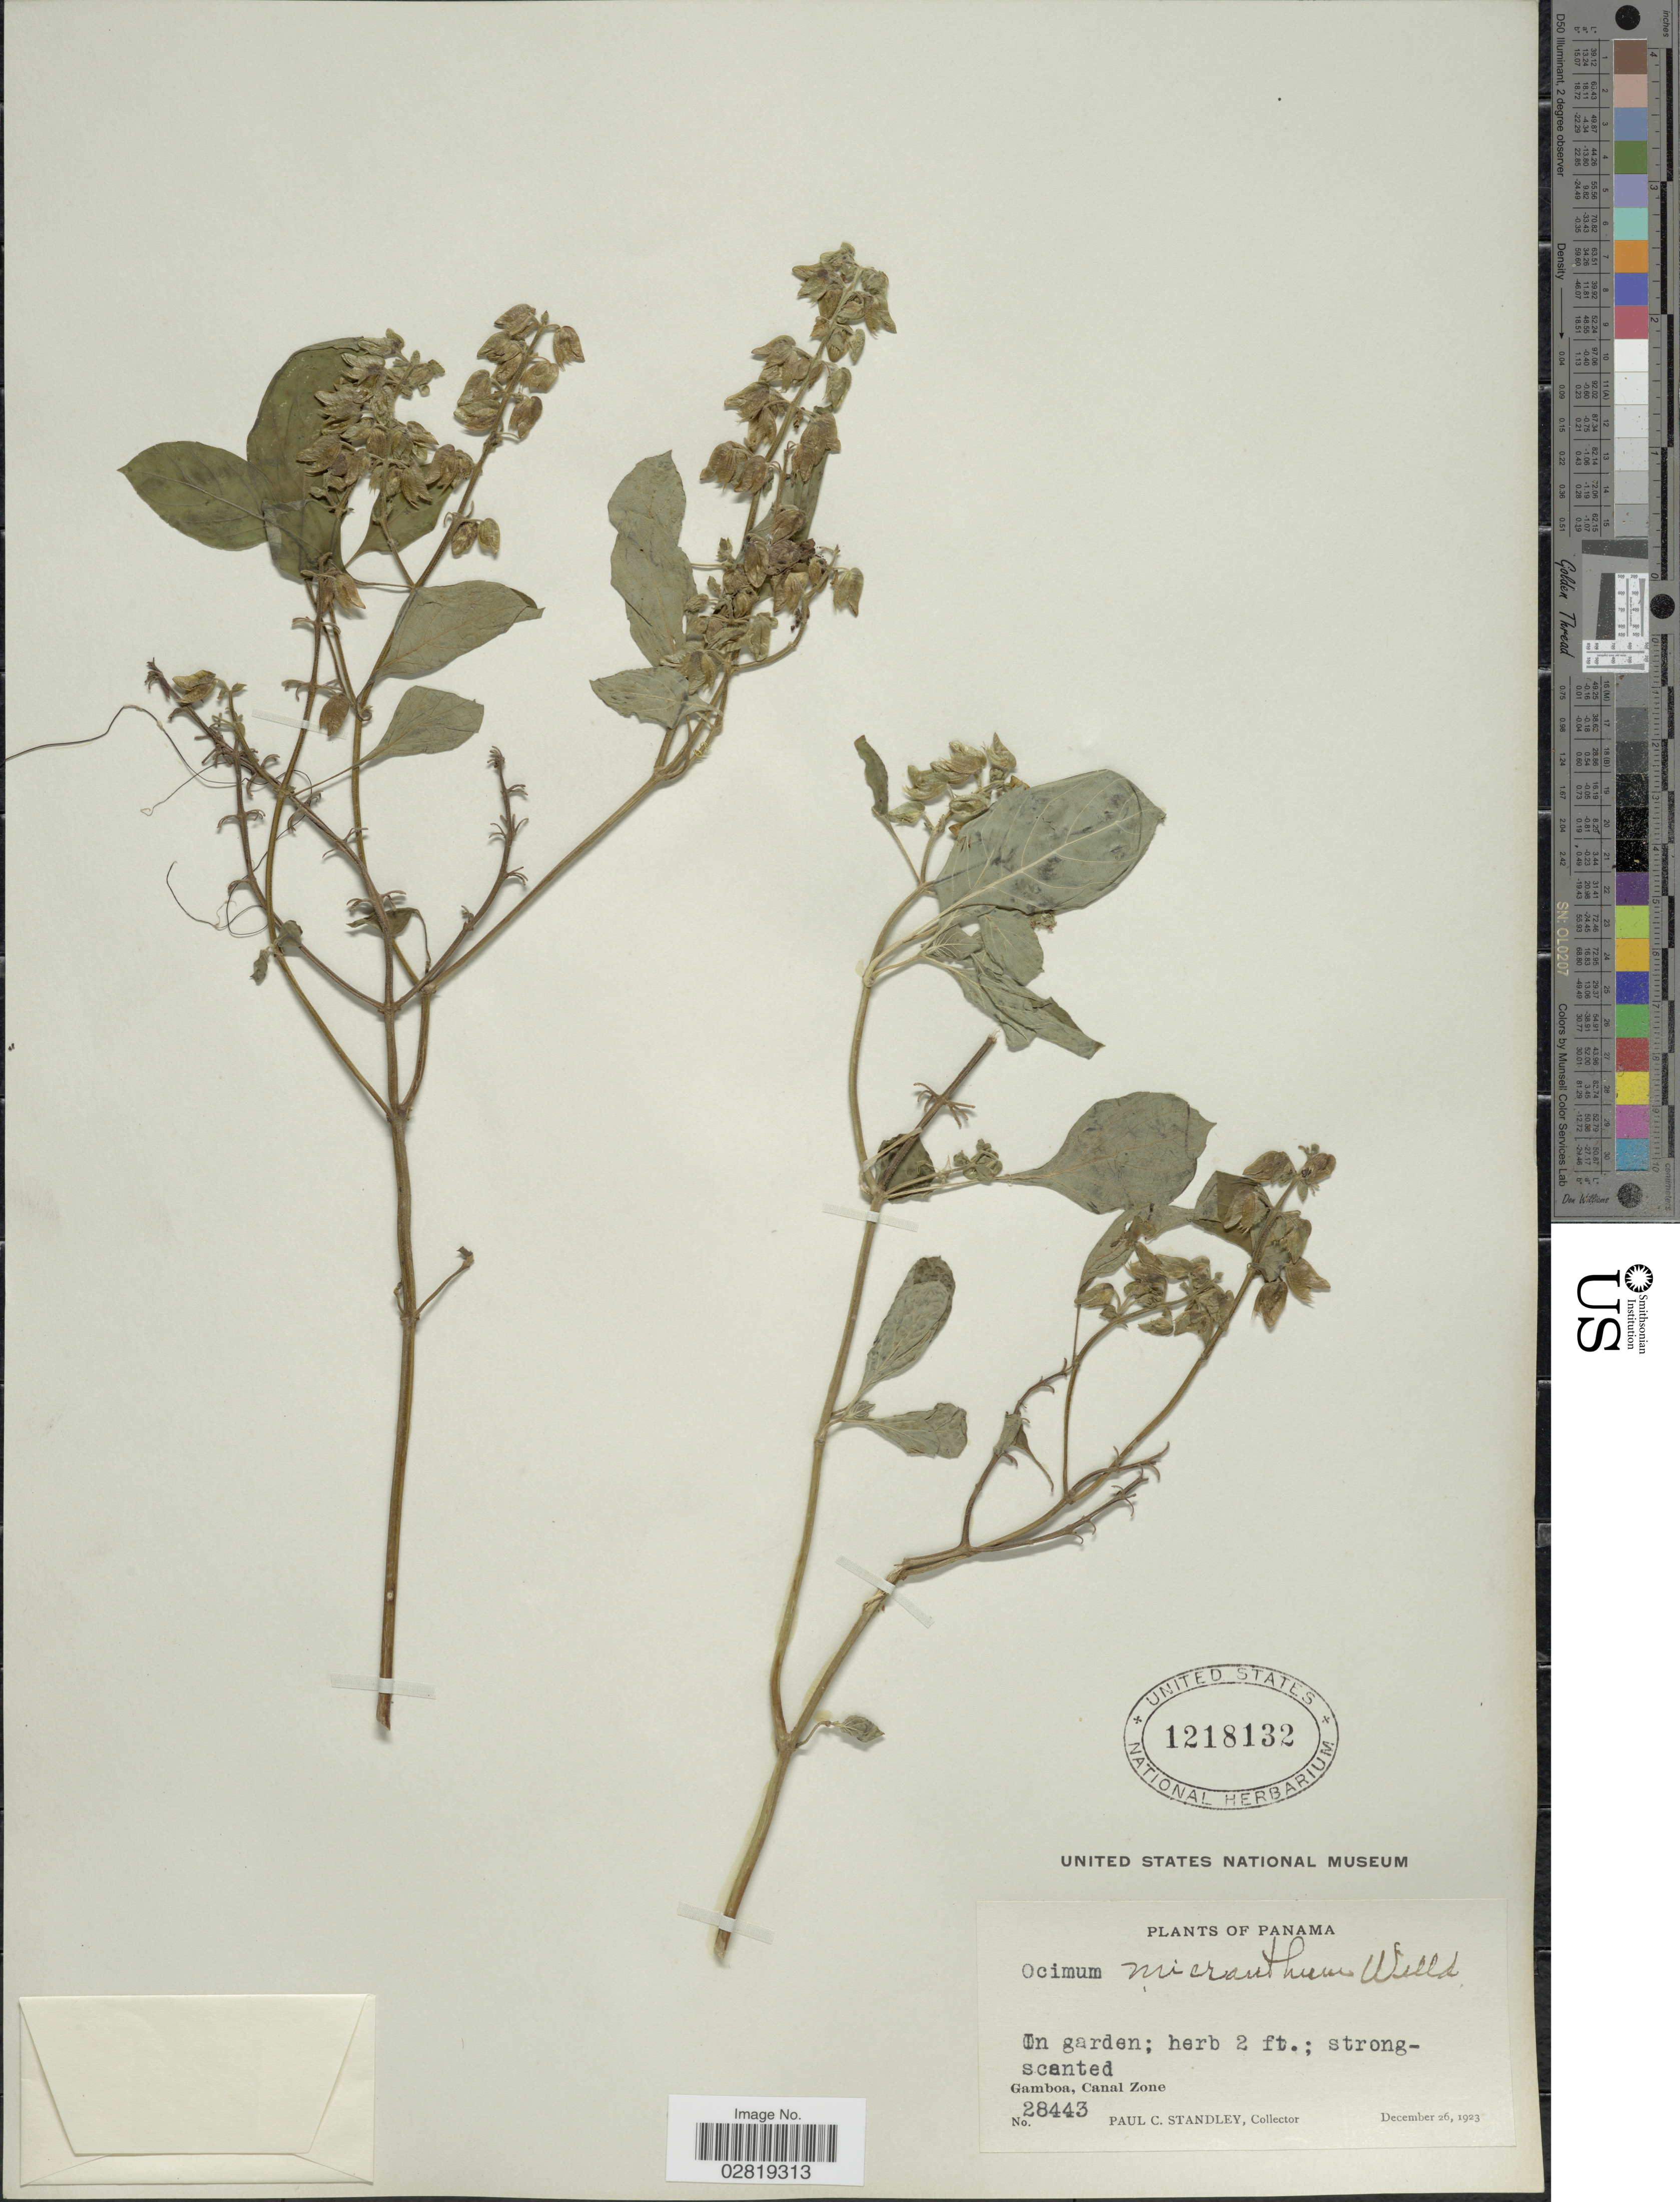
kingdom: Plantae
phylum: Tracheophyta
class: Magnoliopsida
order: Lamiales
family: Lamiaceae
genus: Ocimum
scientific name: Ocimum campechianum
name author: Mill.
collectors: P. C. Standley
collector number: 28443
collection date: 1923-12-26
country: Panama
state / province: Colón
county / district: Canal Zone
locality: Gamboa, Canal Zone.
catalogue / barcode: US 1218132